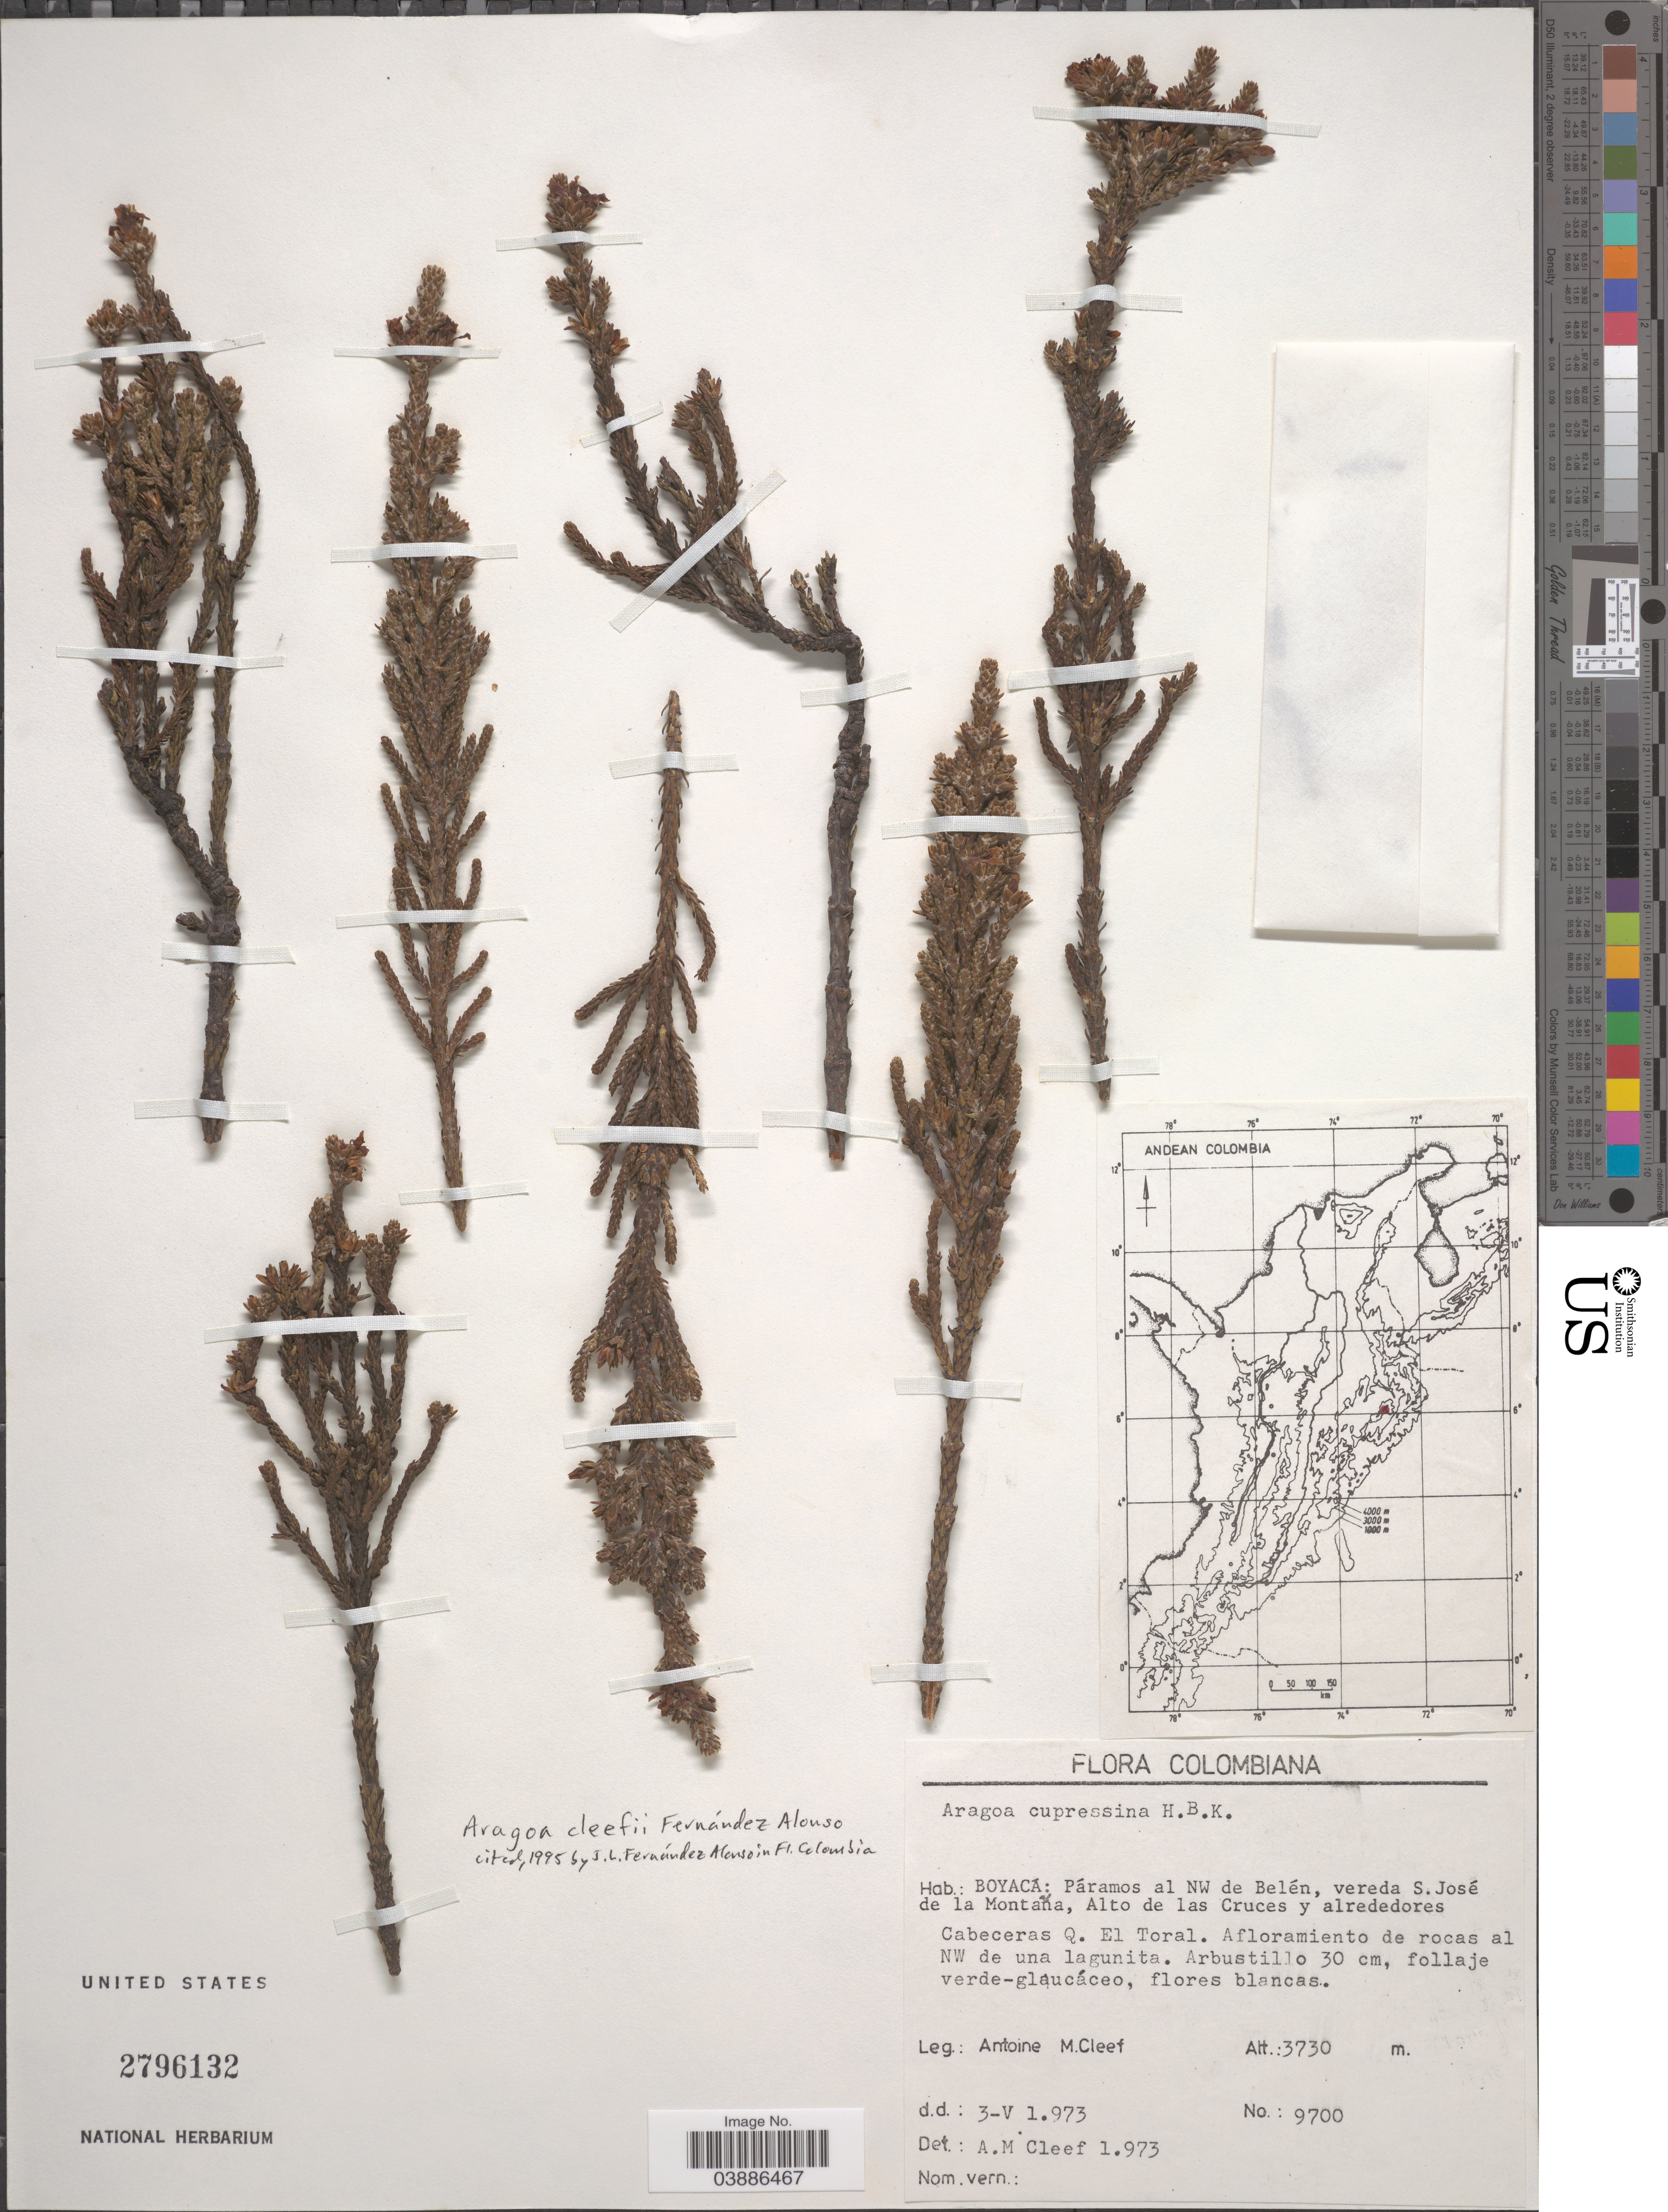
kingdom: Plantae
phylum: Tracheophyta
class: Magnoliopsida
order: Lamiales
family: Plantaginaceae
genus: Aragoa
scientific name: Aragoa cleefii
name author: Fern. Alonso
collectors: A. M. Cleef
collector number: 9700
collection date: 1973-05-03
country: Colombia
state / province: Boyacá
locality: Páramos al NW de Belén, vereda S. José de la Montana, Alto de las Cruces y alrededores. Cabeceras Q. El Toral. Afloramiento de rocas al NW de una lagunita.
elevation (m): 3730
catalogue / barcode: US 2796132